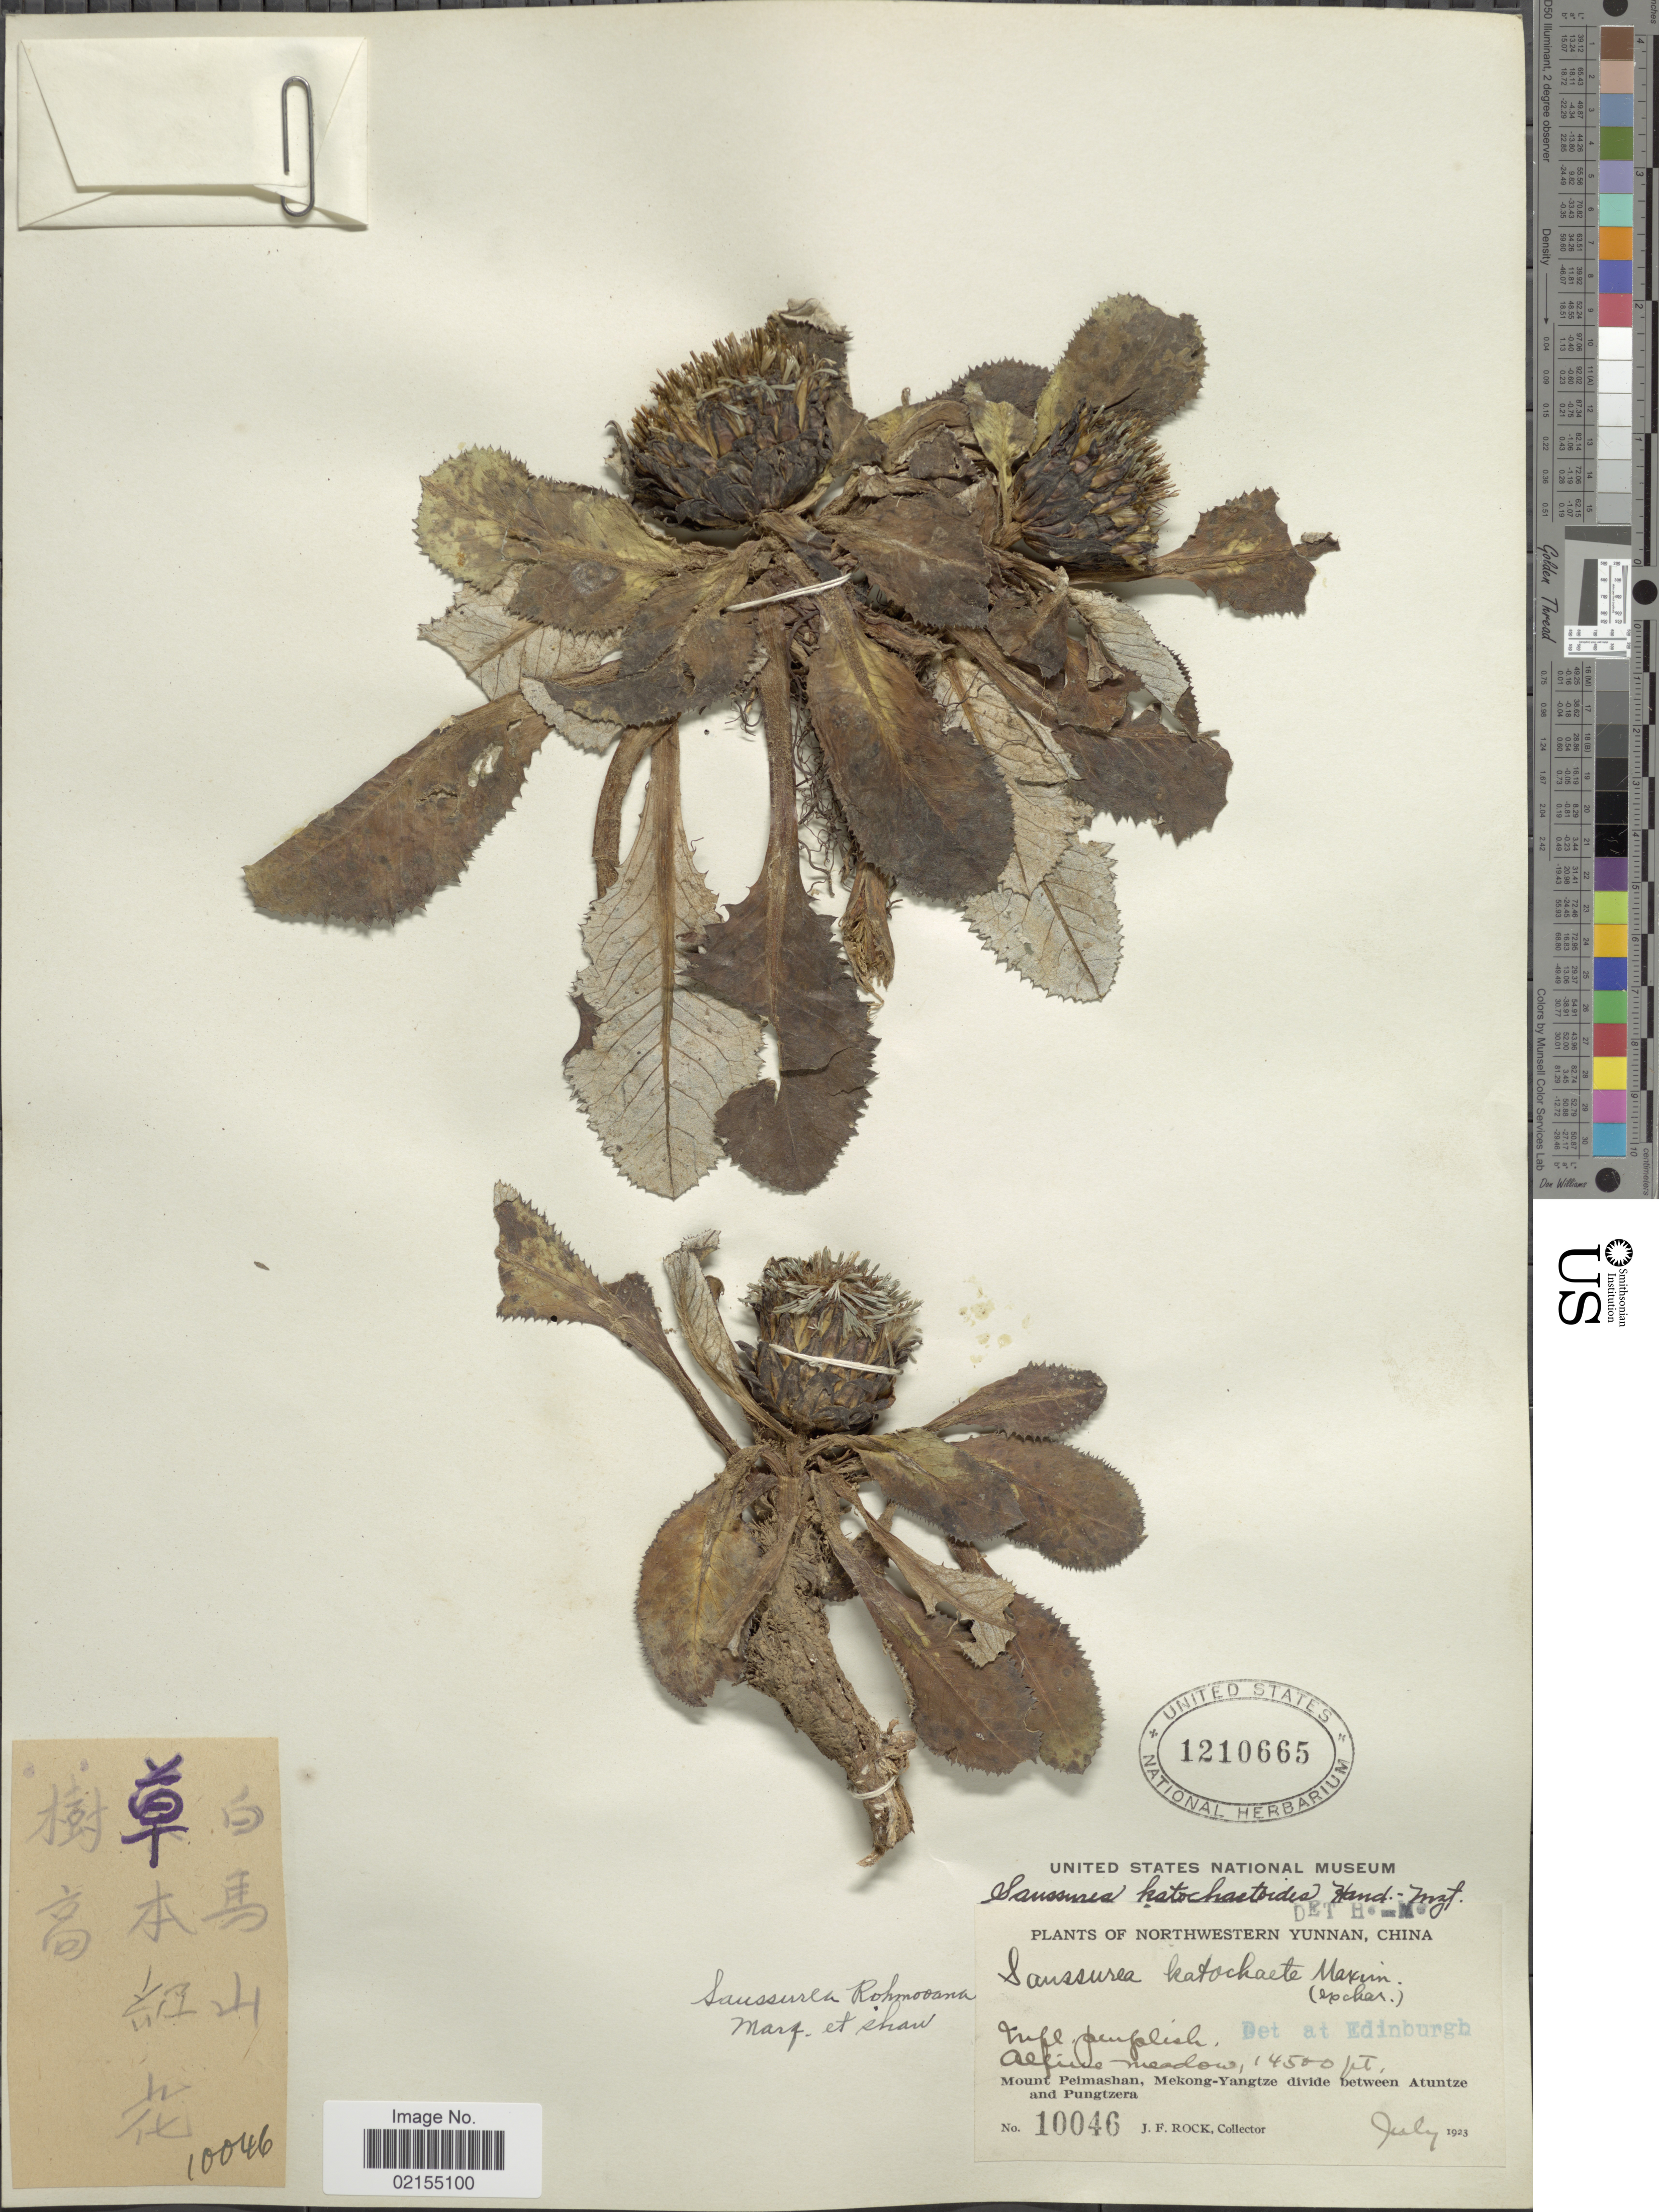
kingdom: Plantae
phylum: Tracheophyta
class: Magnoliopsida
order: Asterales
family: Asteraceae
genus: Saussurea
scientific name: Saussurea katochaete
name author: Maxim.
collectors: J. Rock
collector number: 10046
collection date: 1923-07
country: China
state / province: Yunnan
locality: Northwestern Yunnan, China, Alpine meadow, Mount Peimashan, Mekong-Yangtze divide between Atuntze and Pungtzera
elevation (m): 4420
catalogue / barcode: US 1210665